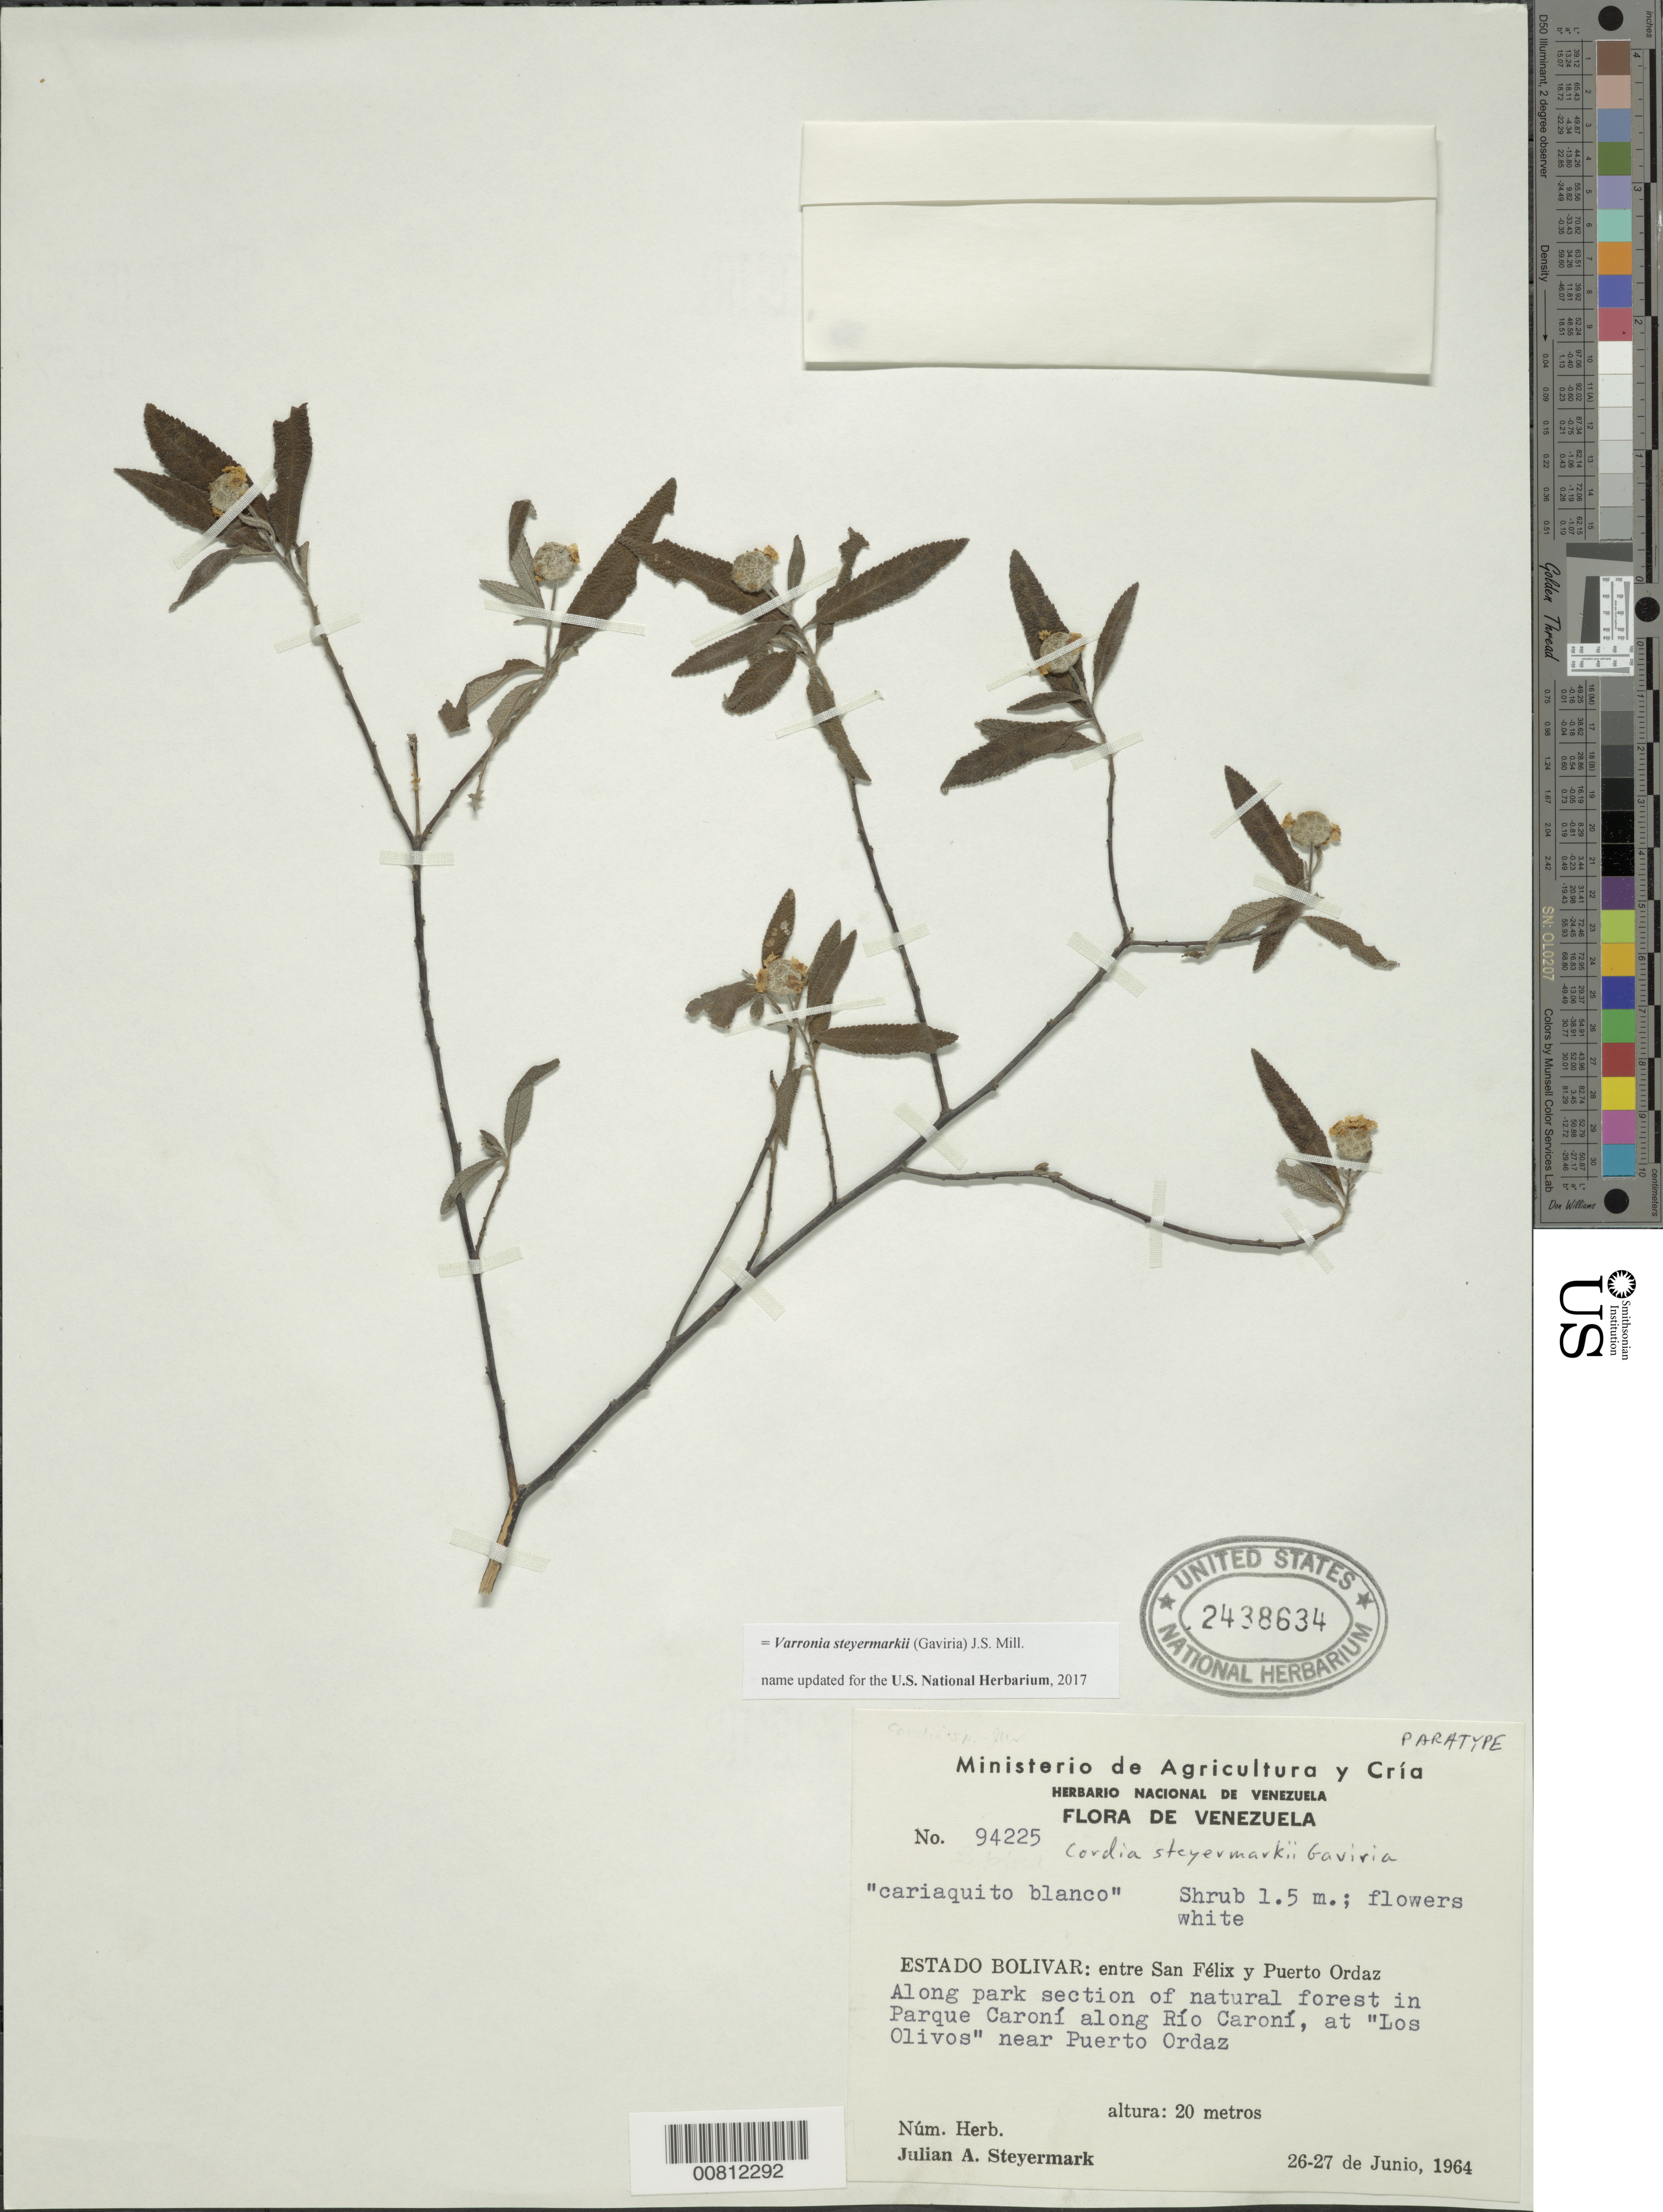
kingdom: Plantae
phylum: Tracheophyta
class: Magnoliopsida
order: Boraginales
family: Cordiaceae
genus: Cordia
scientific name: Cordia steyermarkii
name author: Gaviria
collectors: J. Steyermark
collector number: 94225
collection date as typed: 26-Jun-64 to 27-Jun-64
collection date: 1964-06-26/1964-06-27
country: Venezuela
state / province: Bolívar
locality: San Félix to Puerto Ordaz; "Los Olivos" (Olive trees), Parque Caroní along Río Caroní, near Puerto Ordaz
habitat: Along park section of natural forest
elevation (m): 20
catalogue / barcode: US 2438634